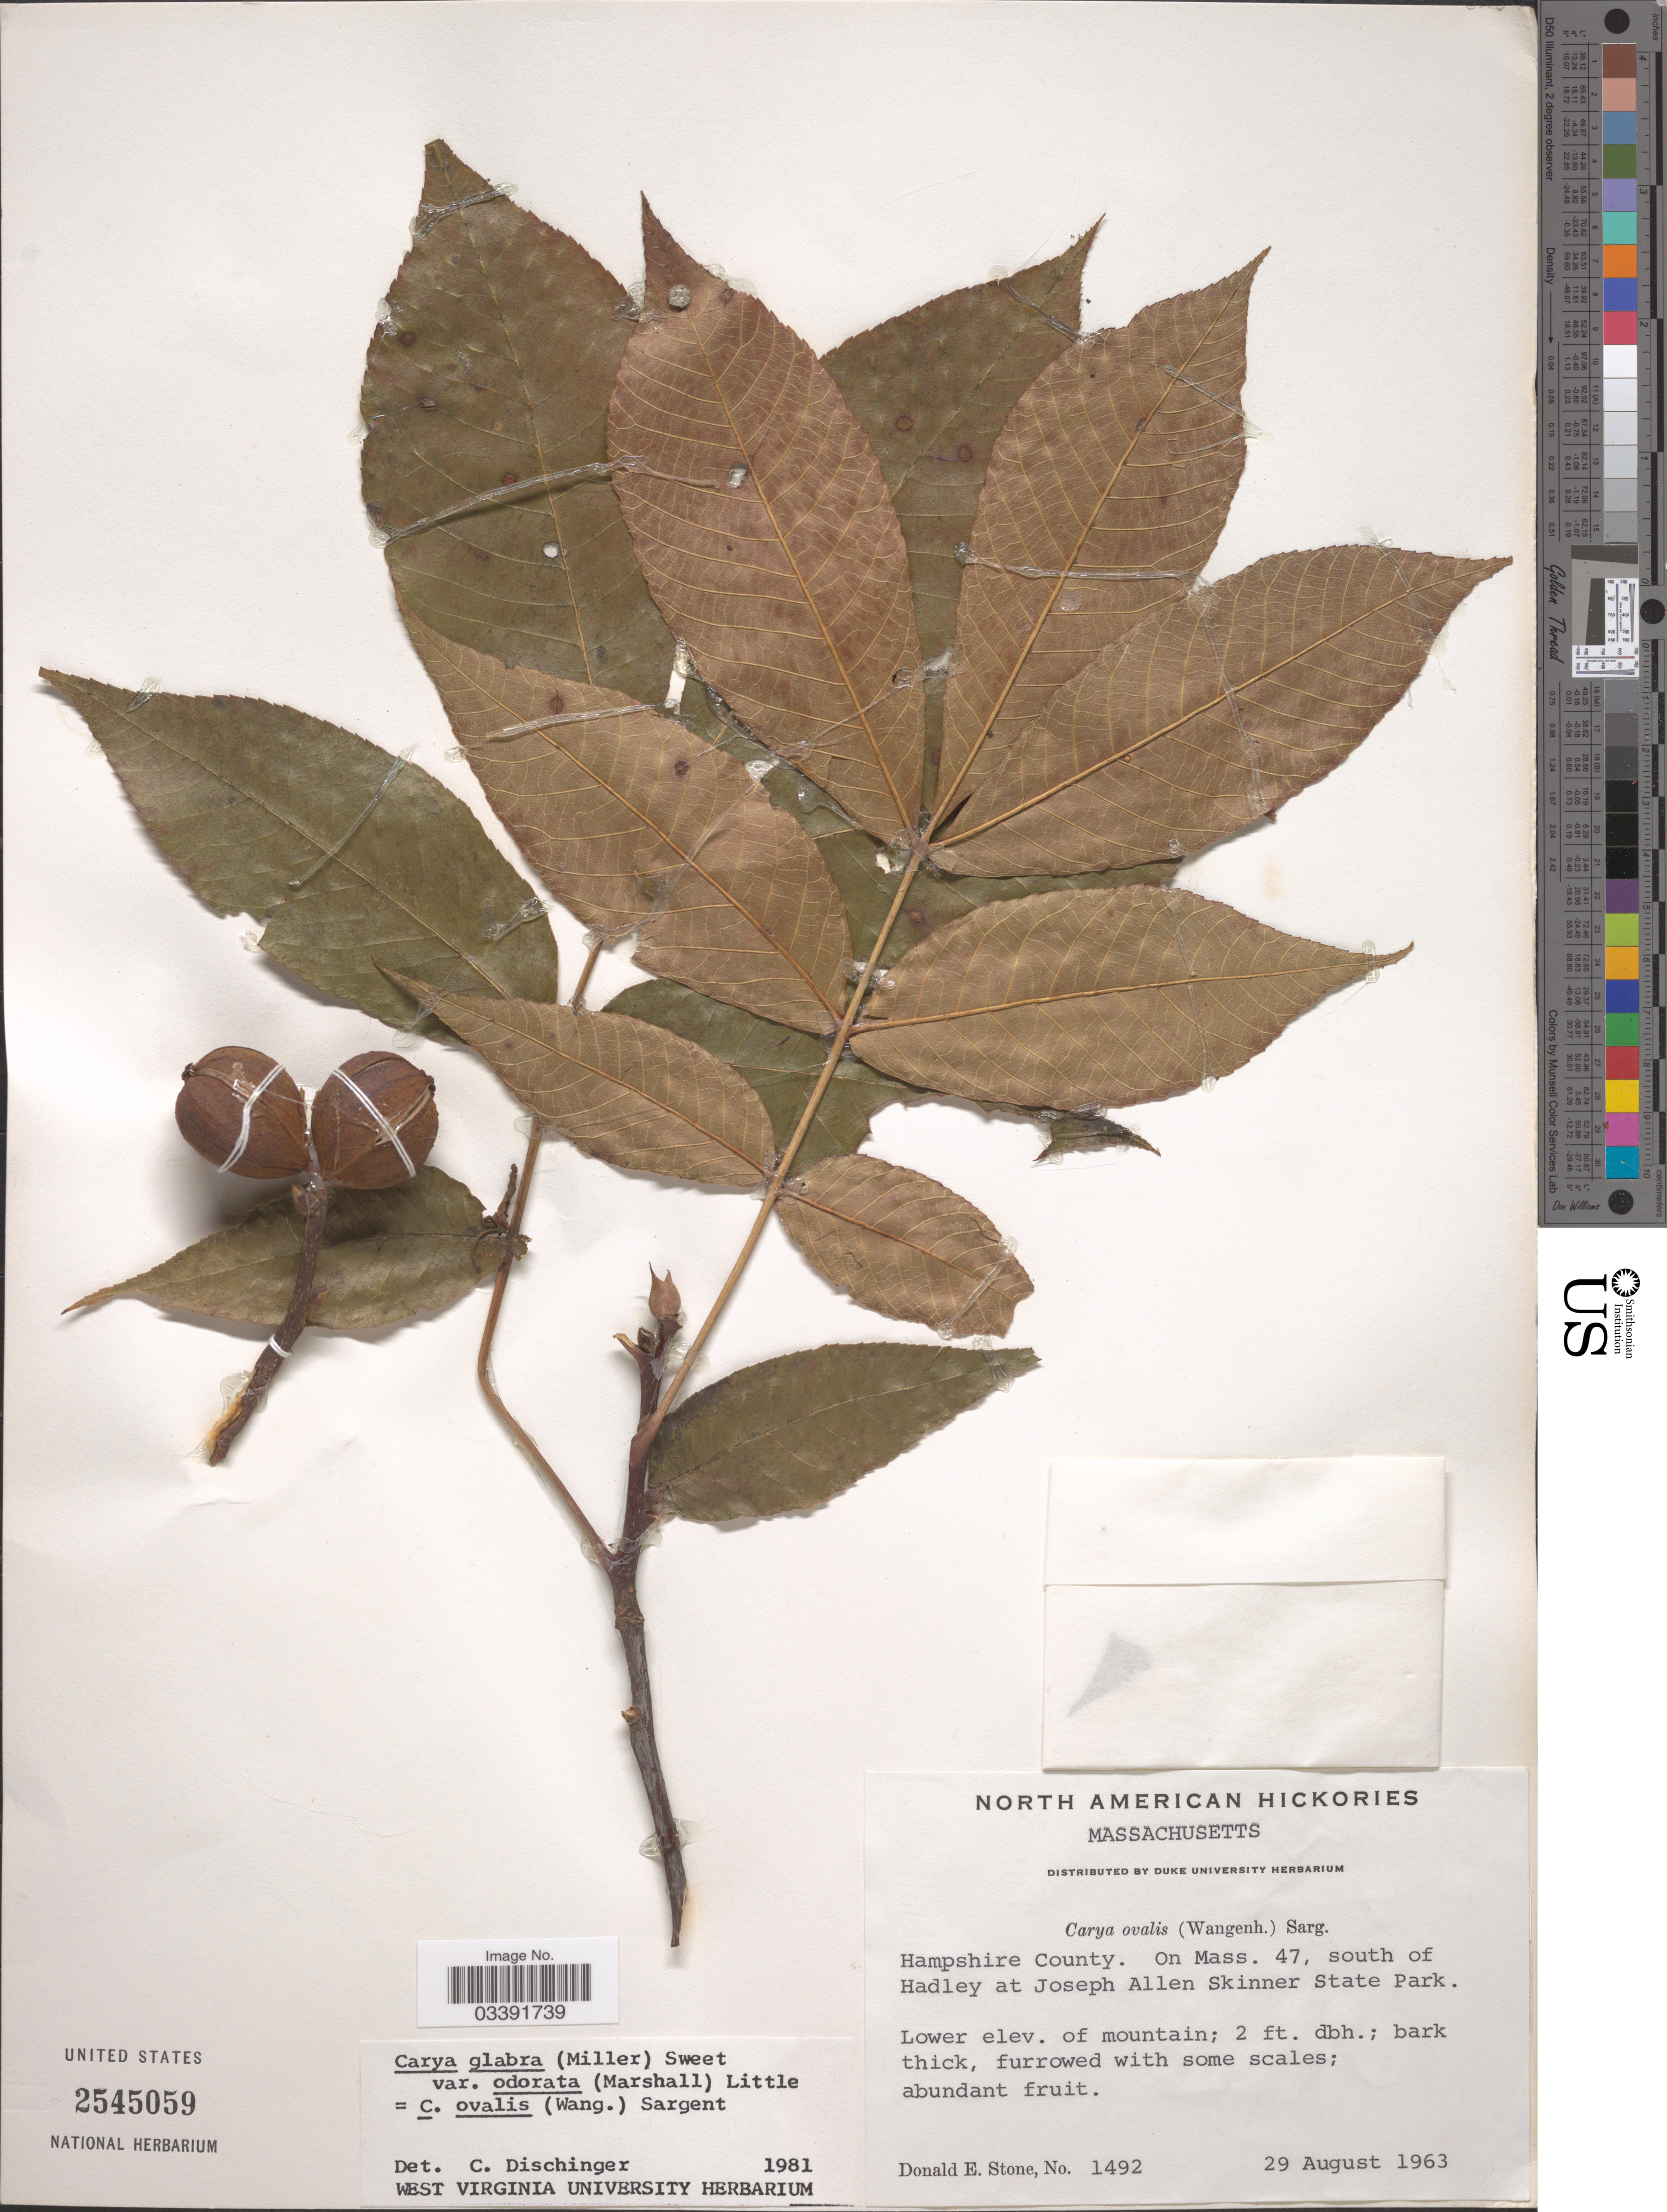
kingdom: Plantae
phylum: Tracheophyta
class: Magnoliopsida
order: Fagales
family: Juglandaceae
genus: Carya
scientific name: Carya glabra var. odorata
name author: (Marshall) Little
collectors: D. Stone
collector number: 1492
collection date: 1963-08-29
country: United States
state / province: Massachusetts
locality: Hampshire County. On Mass. 47, south of Hadley at Joseph Allen Skinner State Park.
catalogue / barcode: US 2545059